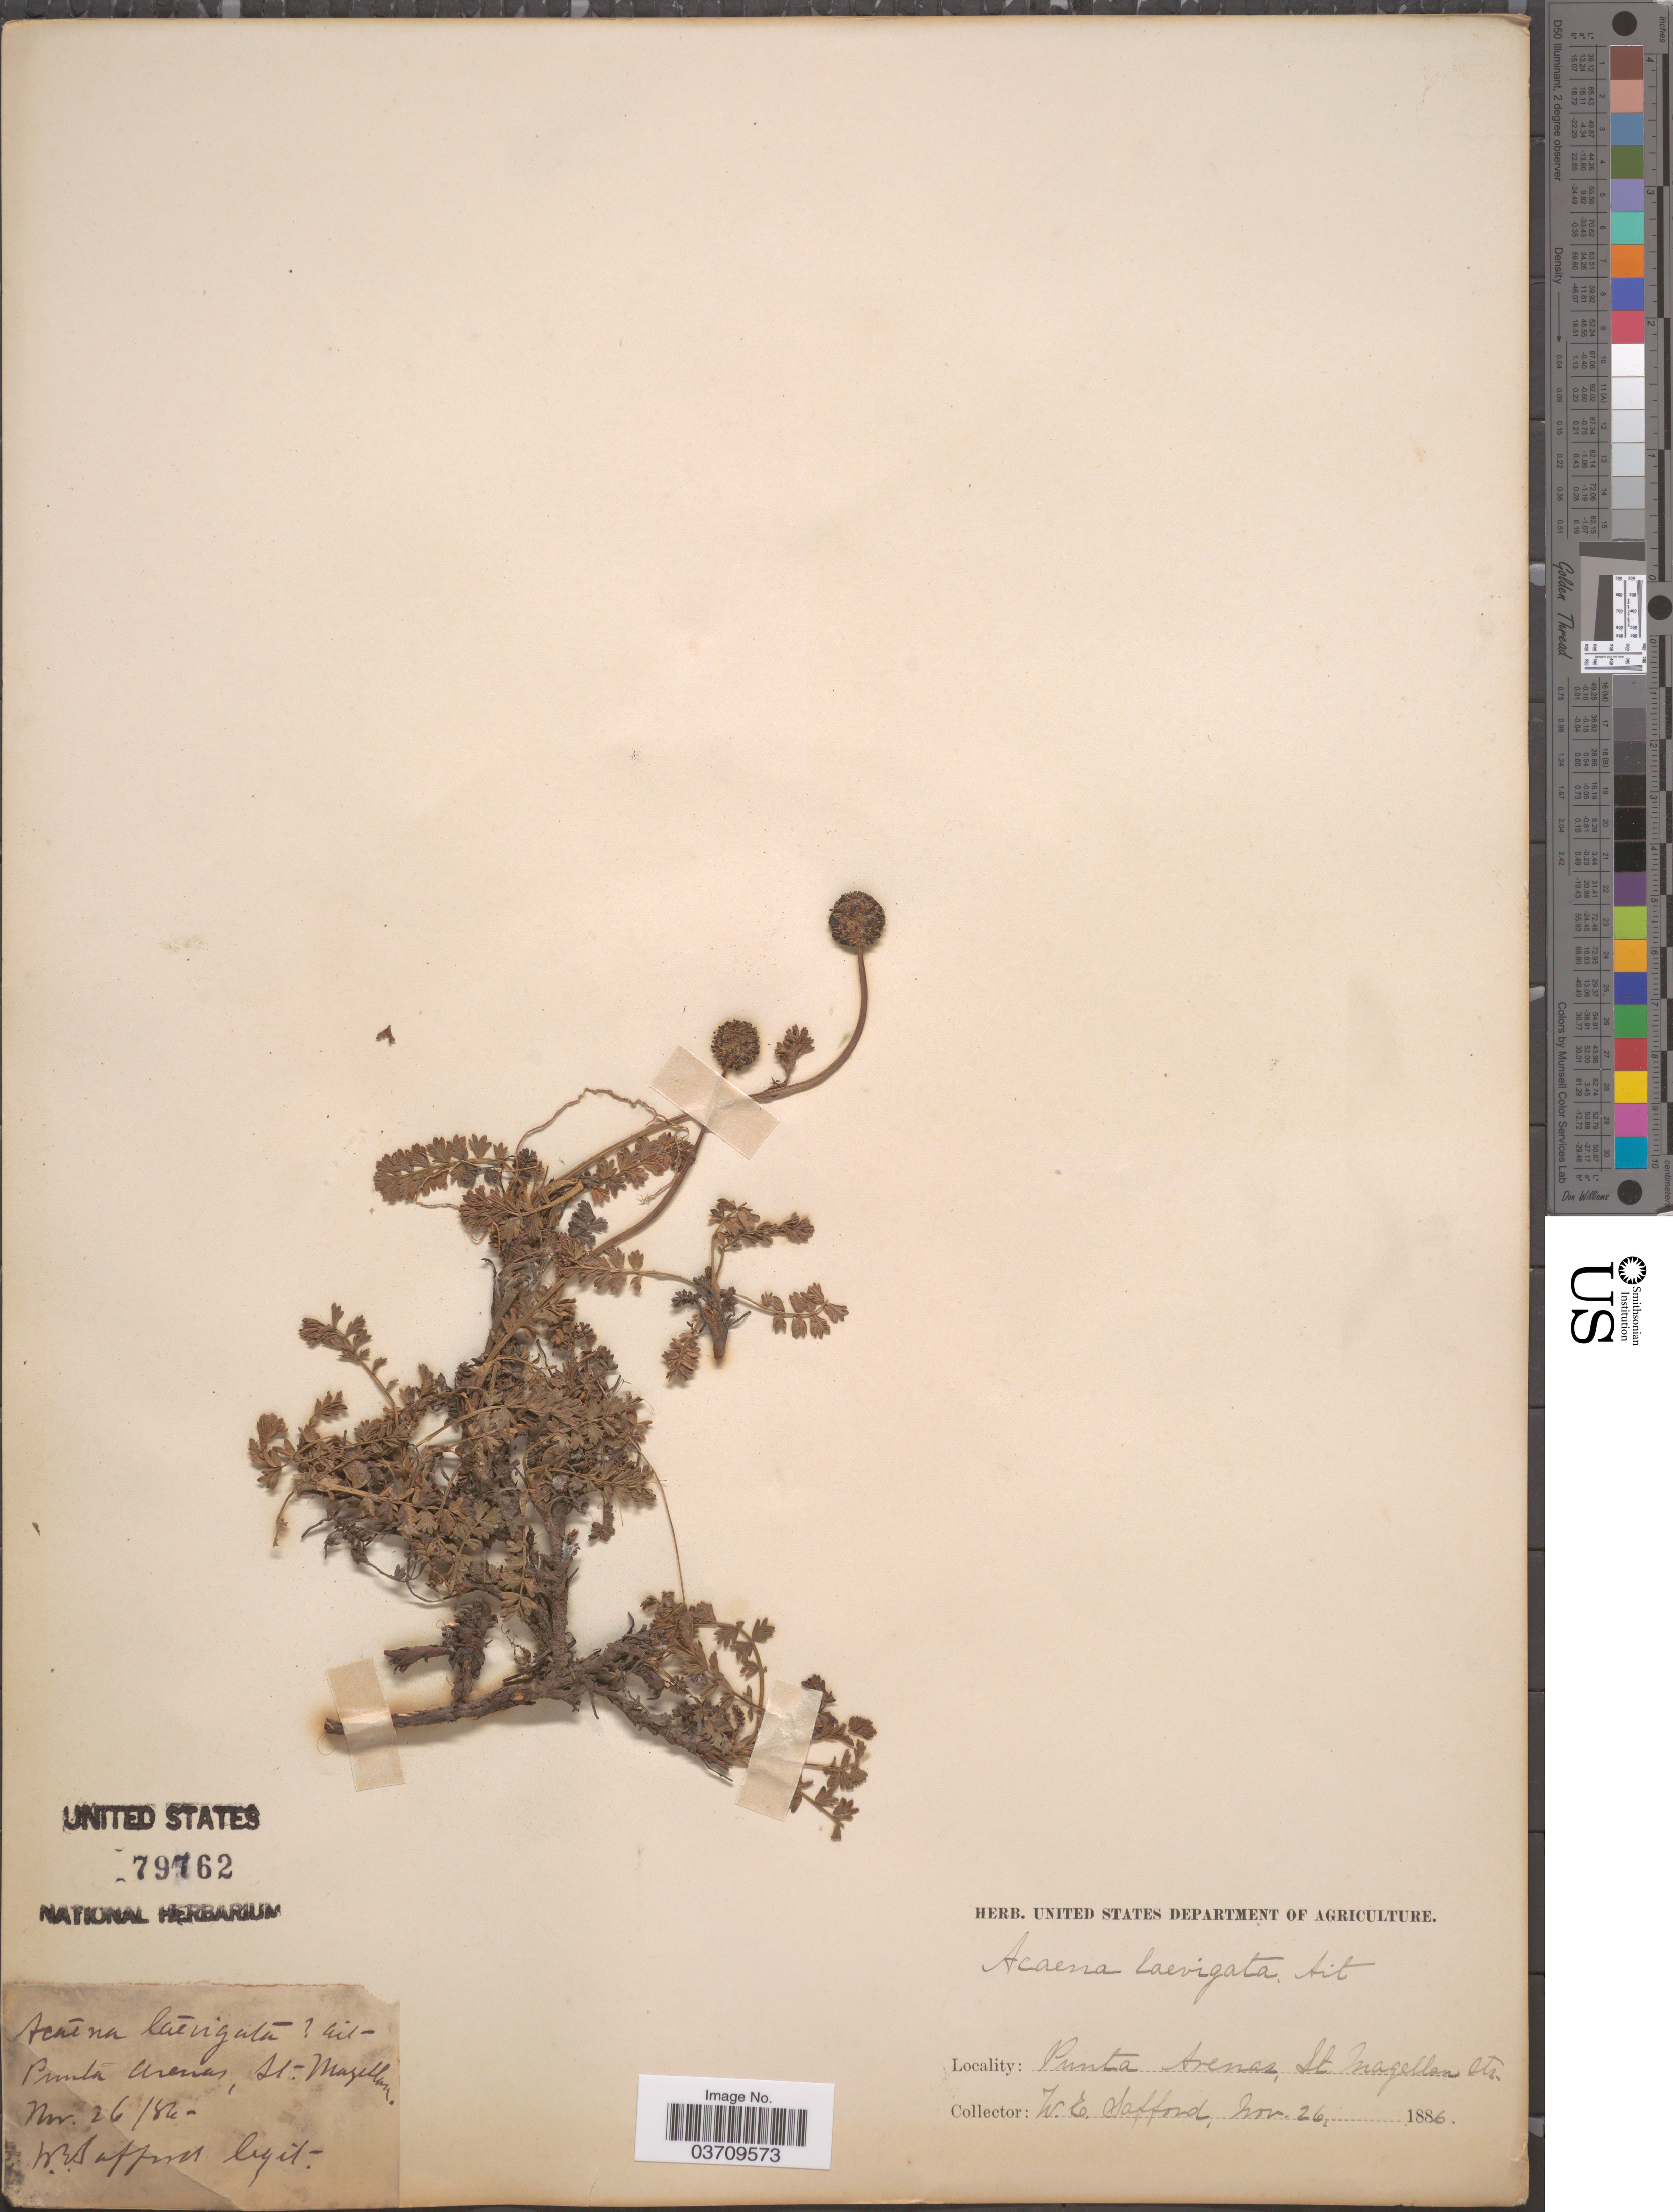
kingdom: Plantae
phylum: Tracheophyta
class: Magnoliopsida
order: Rosales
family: Rosaceae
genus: Acaena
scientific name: Acaena laevigata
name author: Aiton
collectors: W. E. Safford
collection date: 1886-11-26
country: Chile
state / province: Magallanes y de la Antártica Chilena (XII)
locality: Punta Arenas, St Magellan Sts.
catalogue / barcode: US 79762